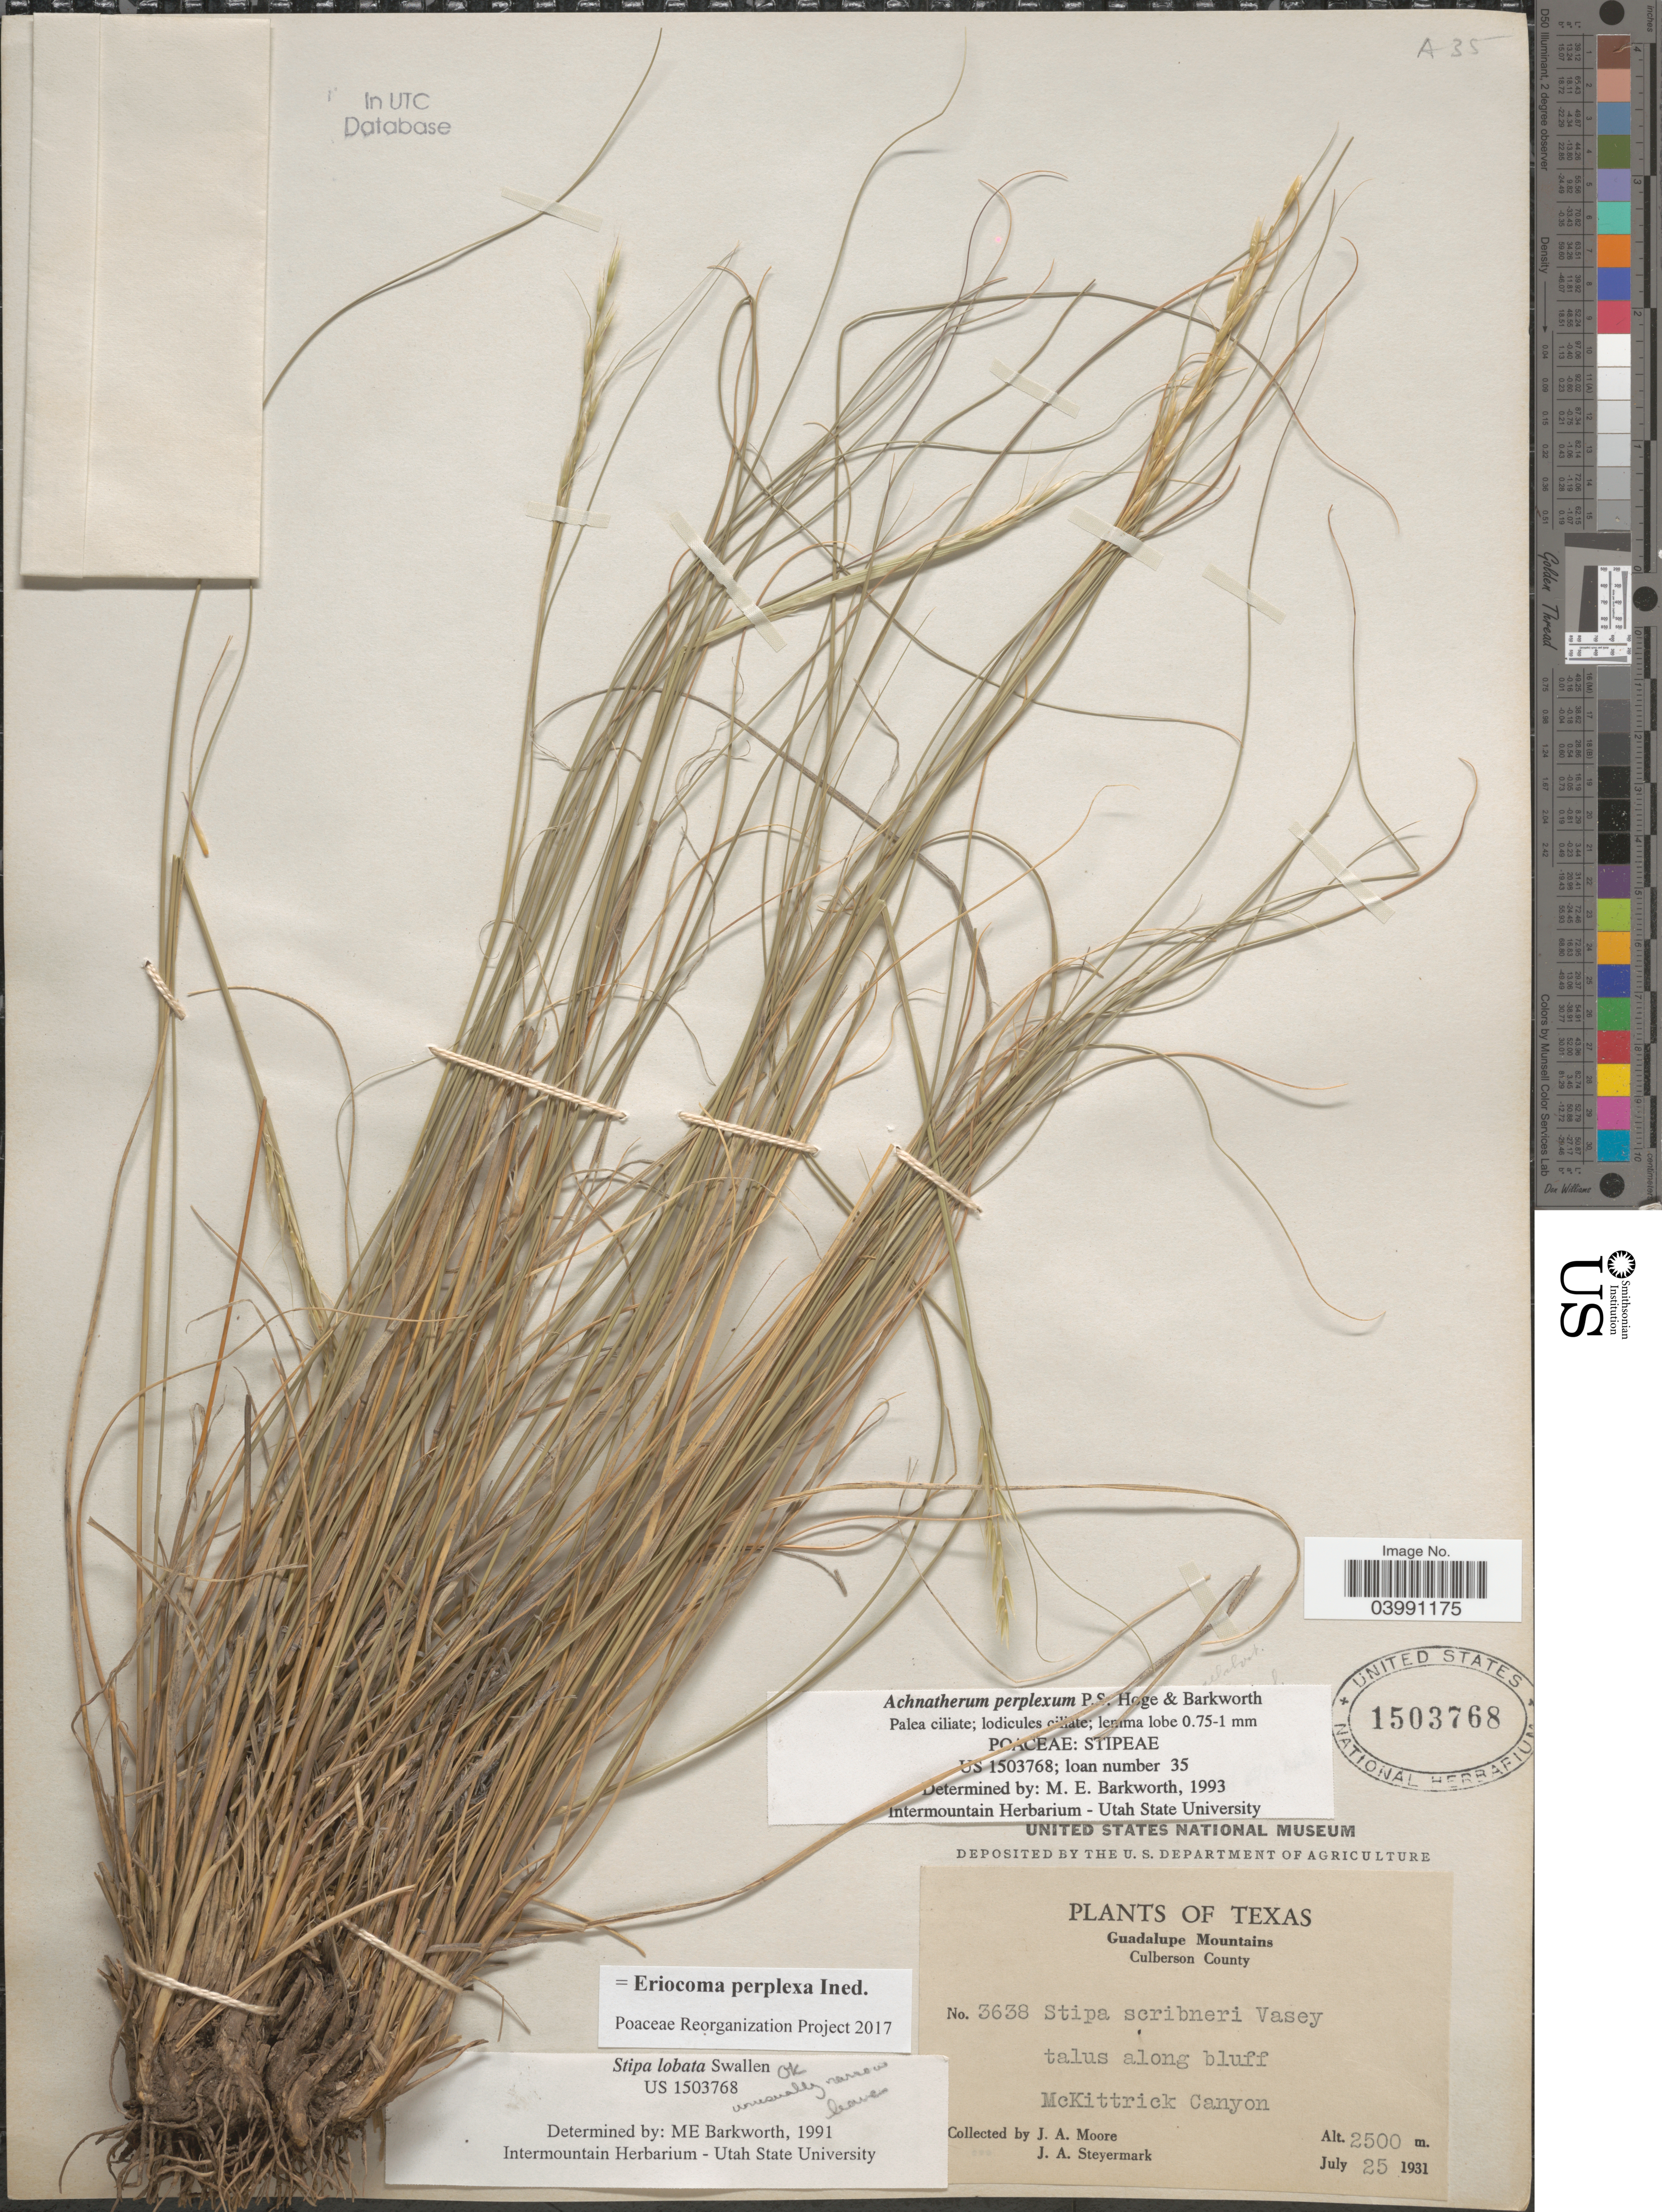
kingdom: Plantae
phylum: Tracheophyta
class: Liliopsida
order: Poales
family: Poaceae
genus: Eriocoma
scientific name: Eriocoma perplexa ined.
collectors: J. A. Moore & J. Steyermark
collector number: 3638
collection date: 1931-07-25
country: United States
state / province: Texas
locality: Guadalupe Mountains. Culberson County. McKittrick Canyon.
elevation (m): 2500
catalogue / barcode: US 1503768